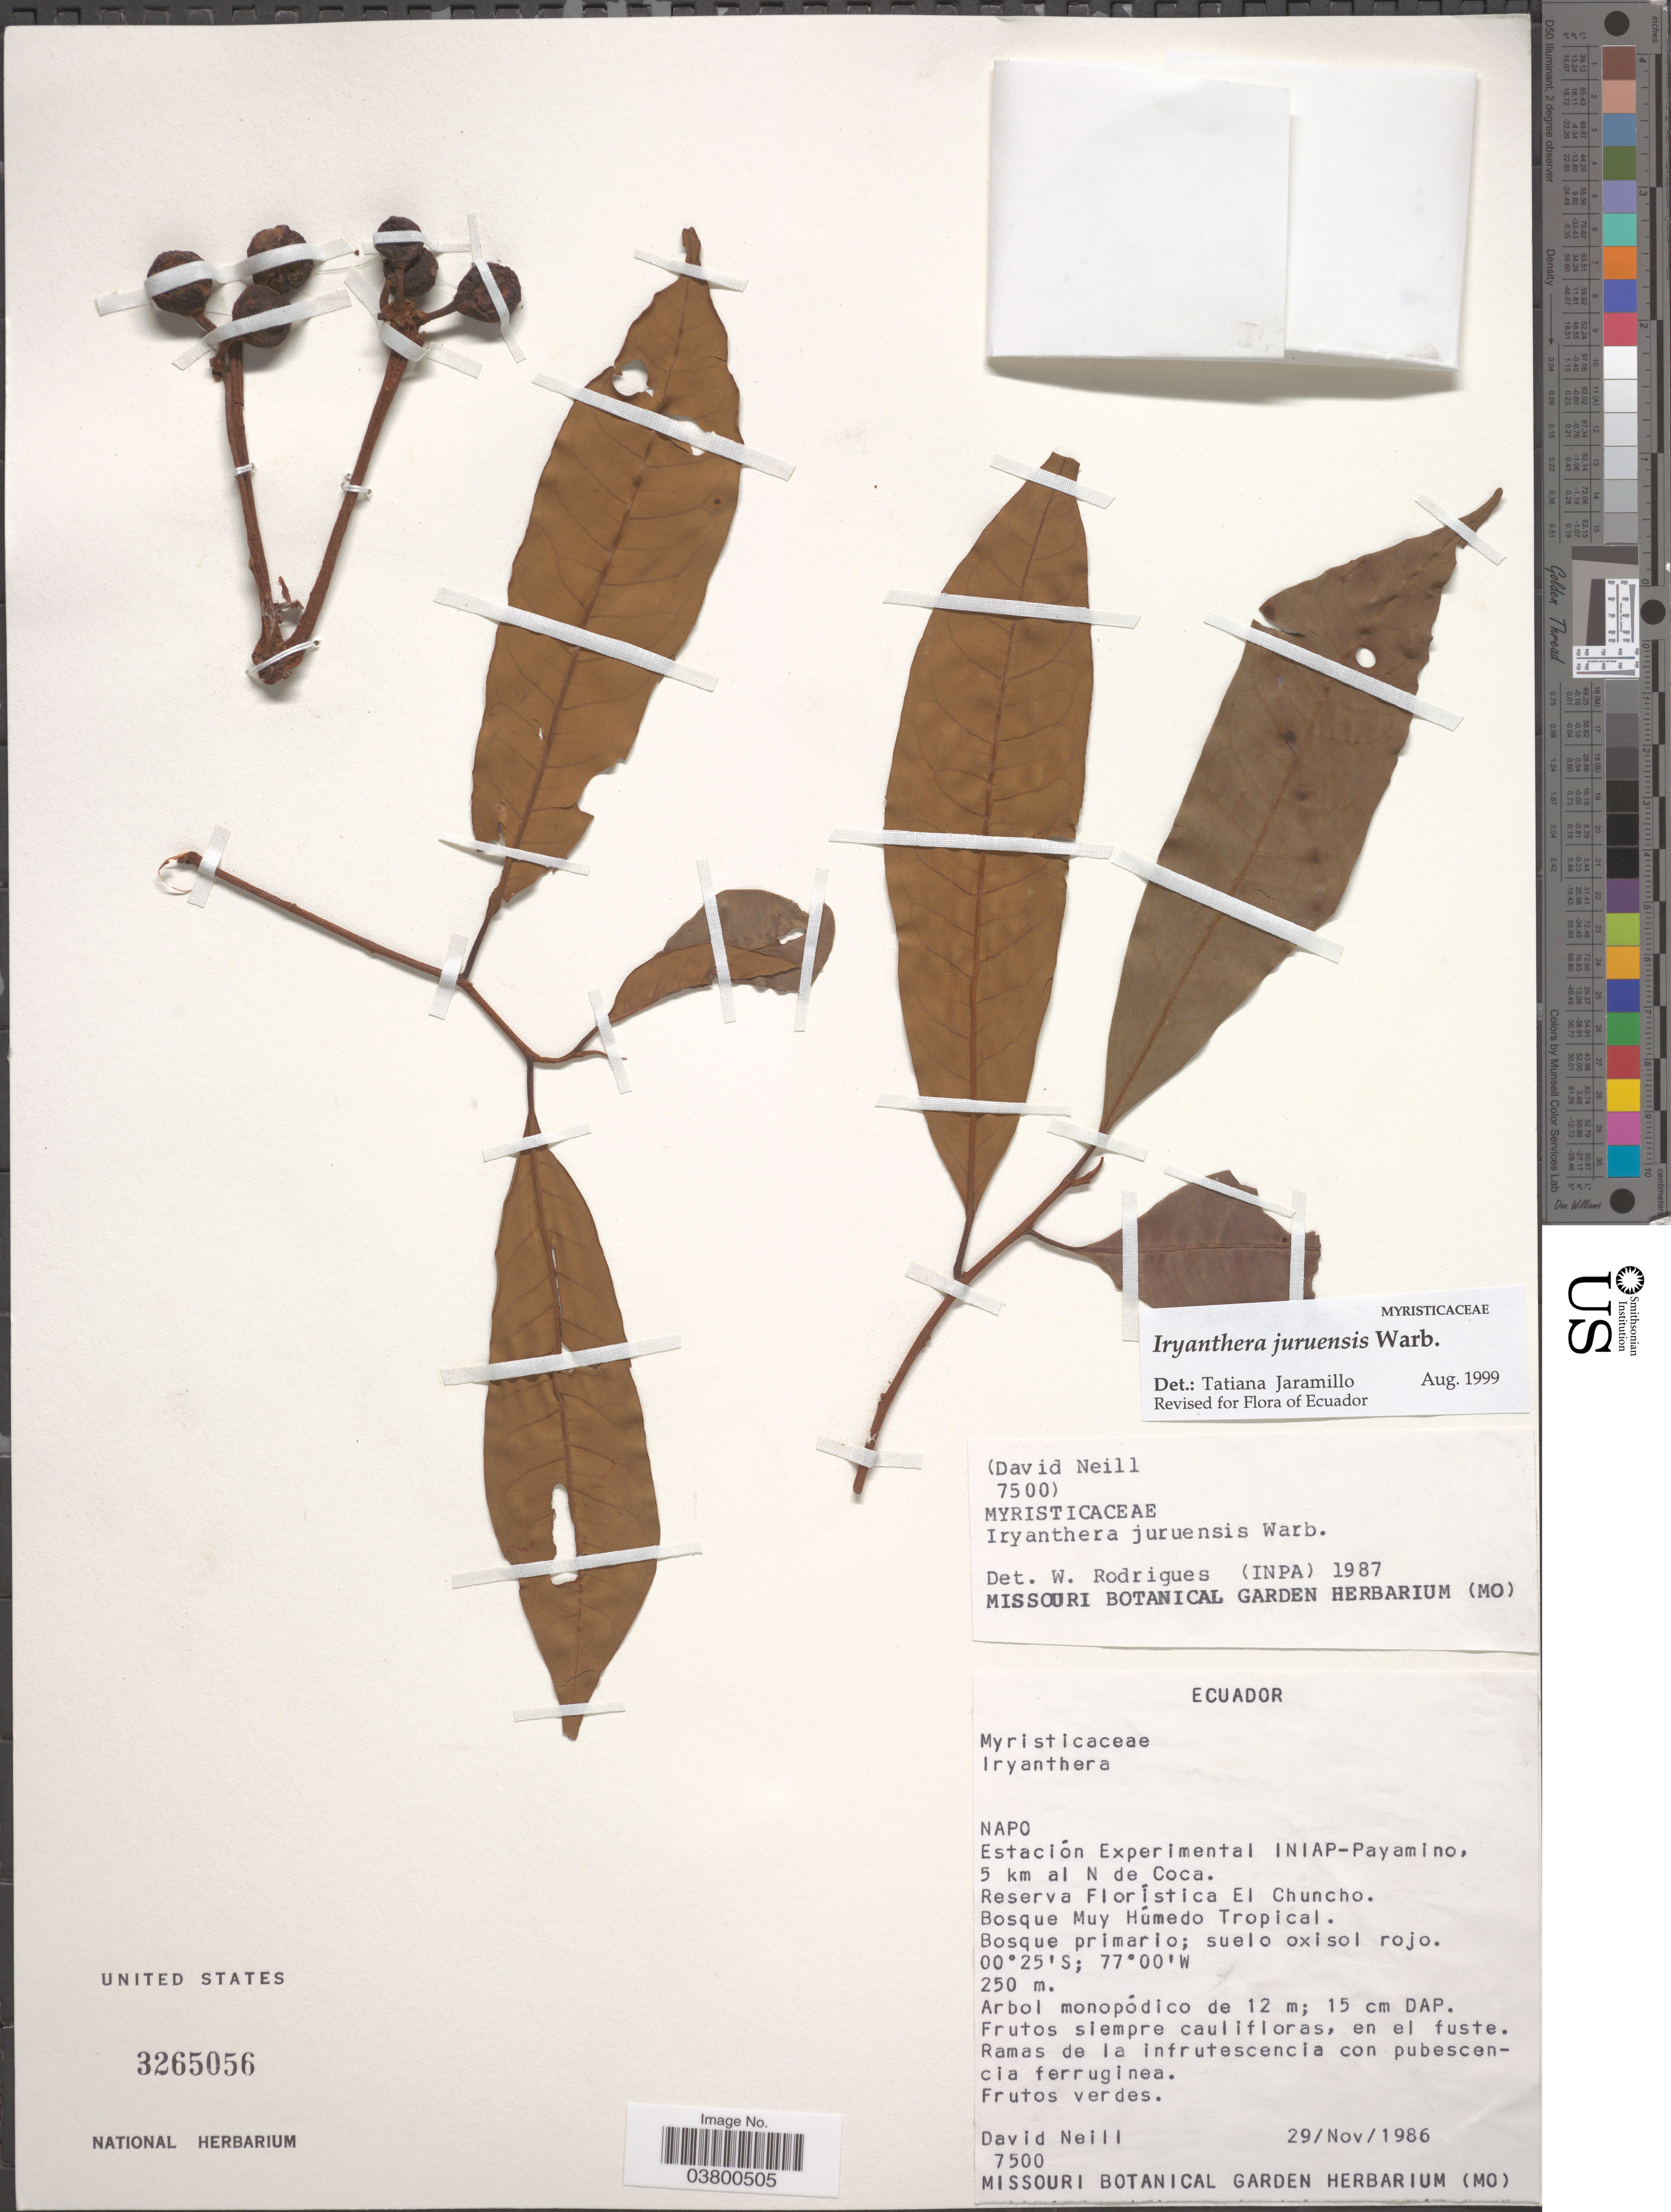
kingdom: Plantae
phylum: Tracheophyta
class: Magnoliopsida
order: Magnoliales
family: Myristicaceae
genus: Iryanthera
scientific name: Iryanthera juruensis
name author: Warb.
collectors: D. Neill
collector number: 7500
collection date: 1986-11-29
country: Ecuador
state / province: Napo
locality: Estación Experimental INIAP - Payamino, 5 km al N de Coca. Reserva Florística El Chuncho. Bosque Muy Húmedo Tropical.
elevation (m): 250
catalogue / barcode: US 3265056